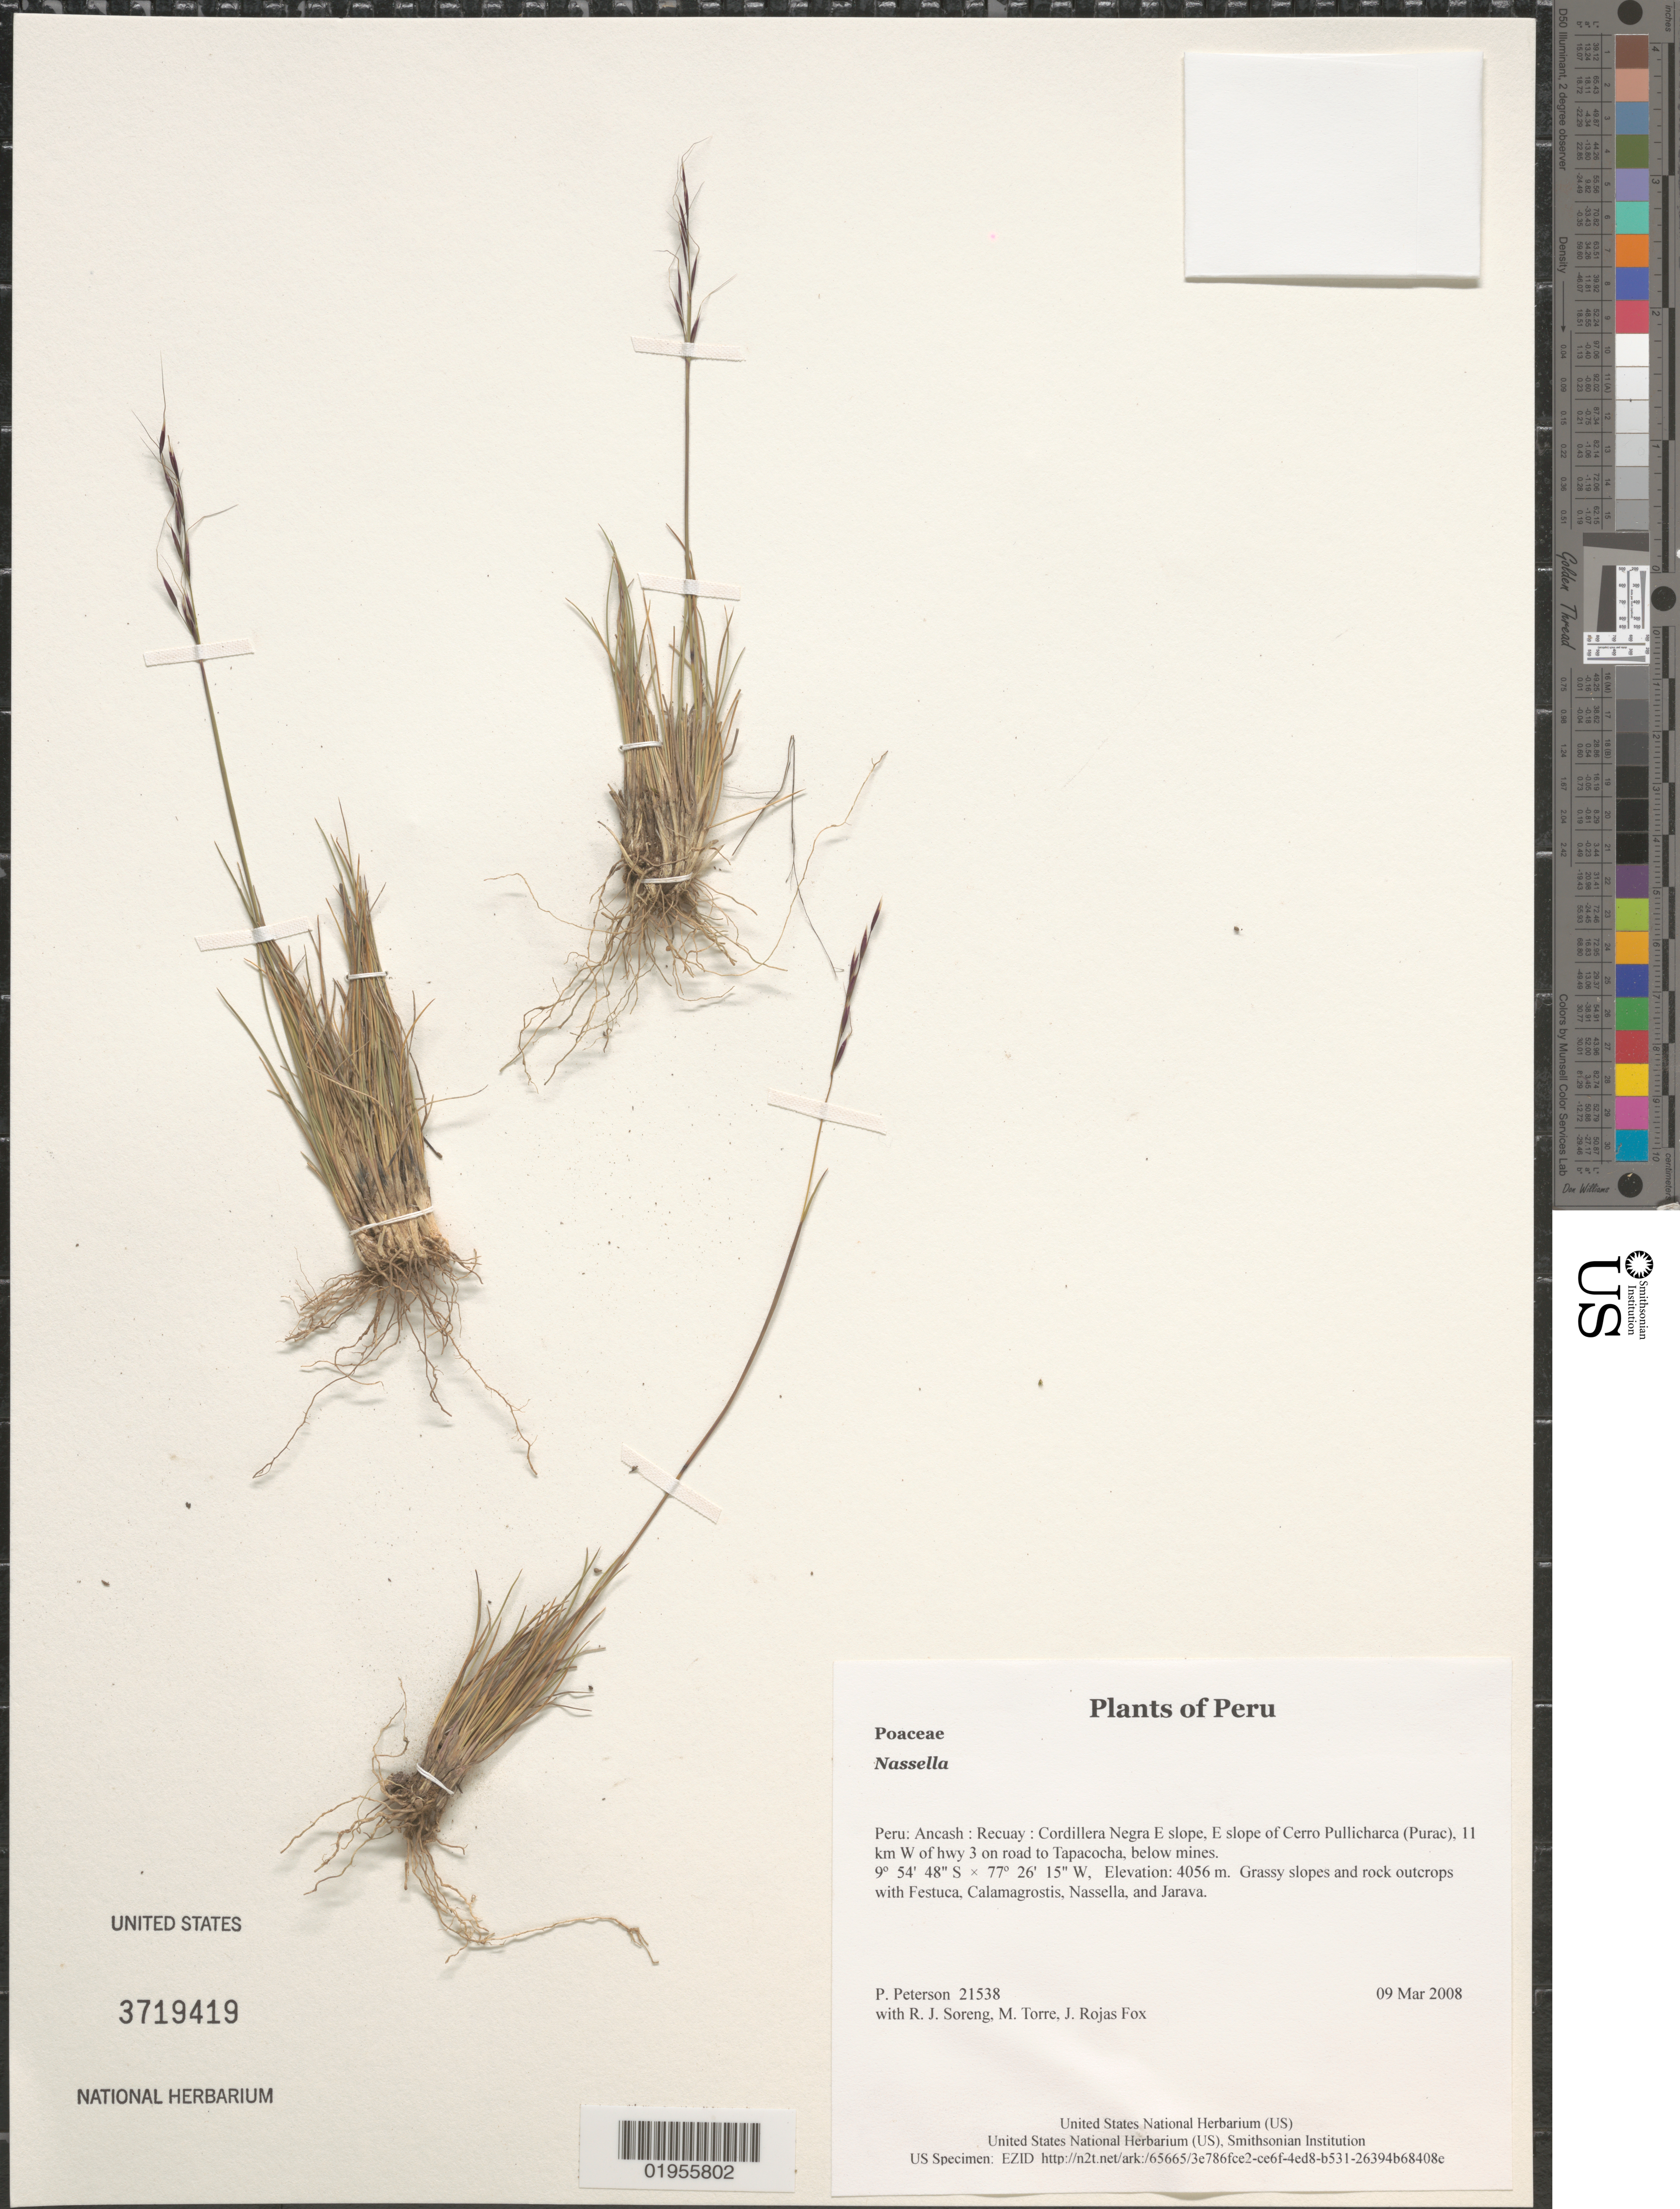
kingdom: Plantae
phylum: Tracheophyta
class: Liliopsida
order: Poales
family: Poaceae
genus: Nassella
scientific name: Nassella sp.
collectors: P. M. Peterson, R. J. Soreng, M. Torre & J. Rojas Fox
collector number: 21538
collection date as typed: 09 Mar 2008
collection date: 2008-03-09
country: Peru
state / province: Ancash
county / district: Recuay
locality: Cordillera Negra E slope, E slope of Cerro Pullicharca (Purac), 11 km W of hwy 3 on road to Tapacocha, below mines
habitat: Grassy slopes and rock outcrops with Festuca, Calamagrostis, Nassella, and Jarava.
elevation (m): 4056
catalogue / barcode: US 3719419